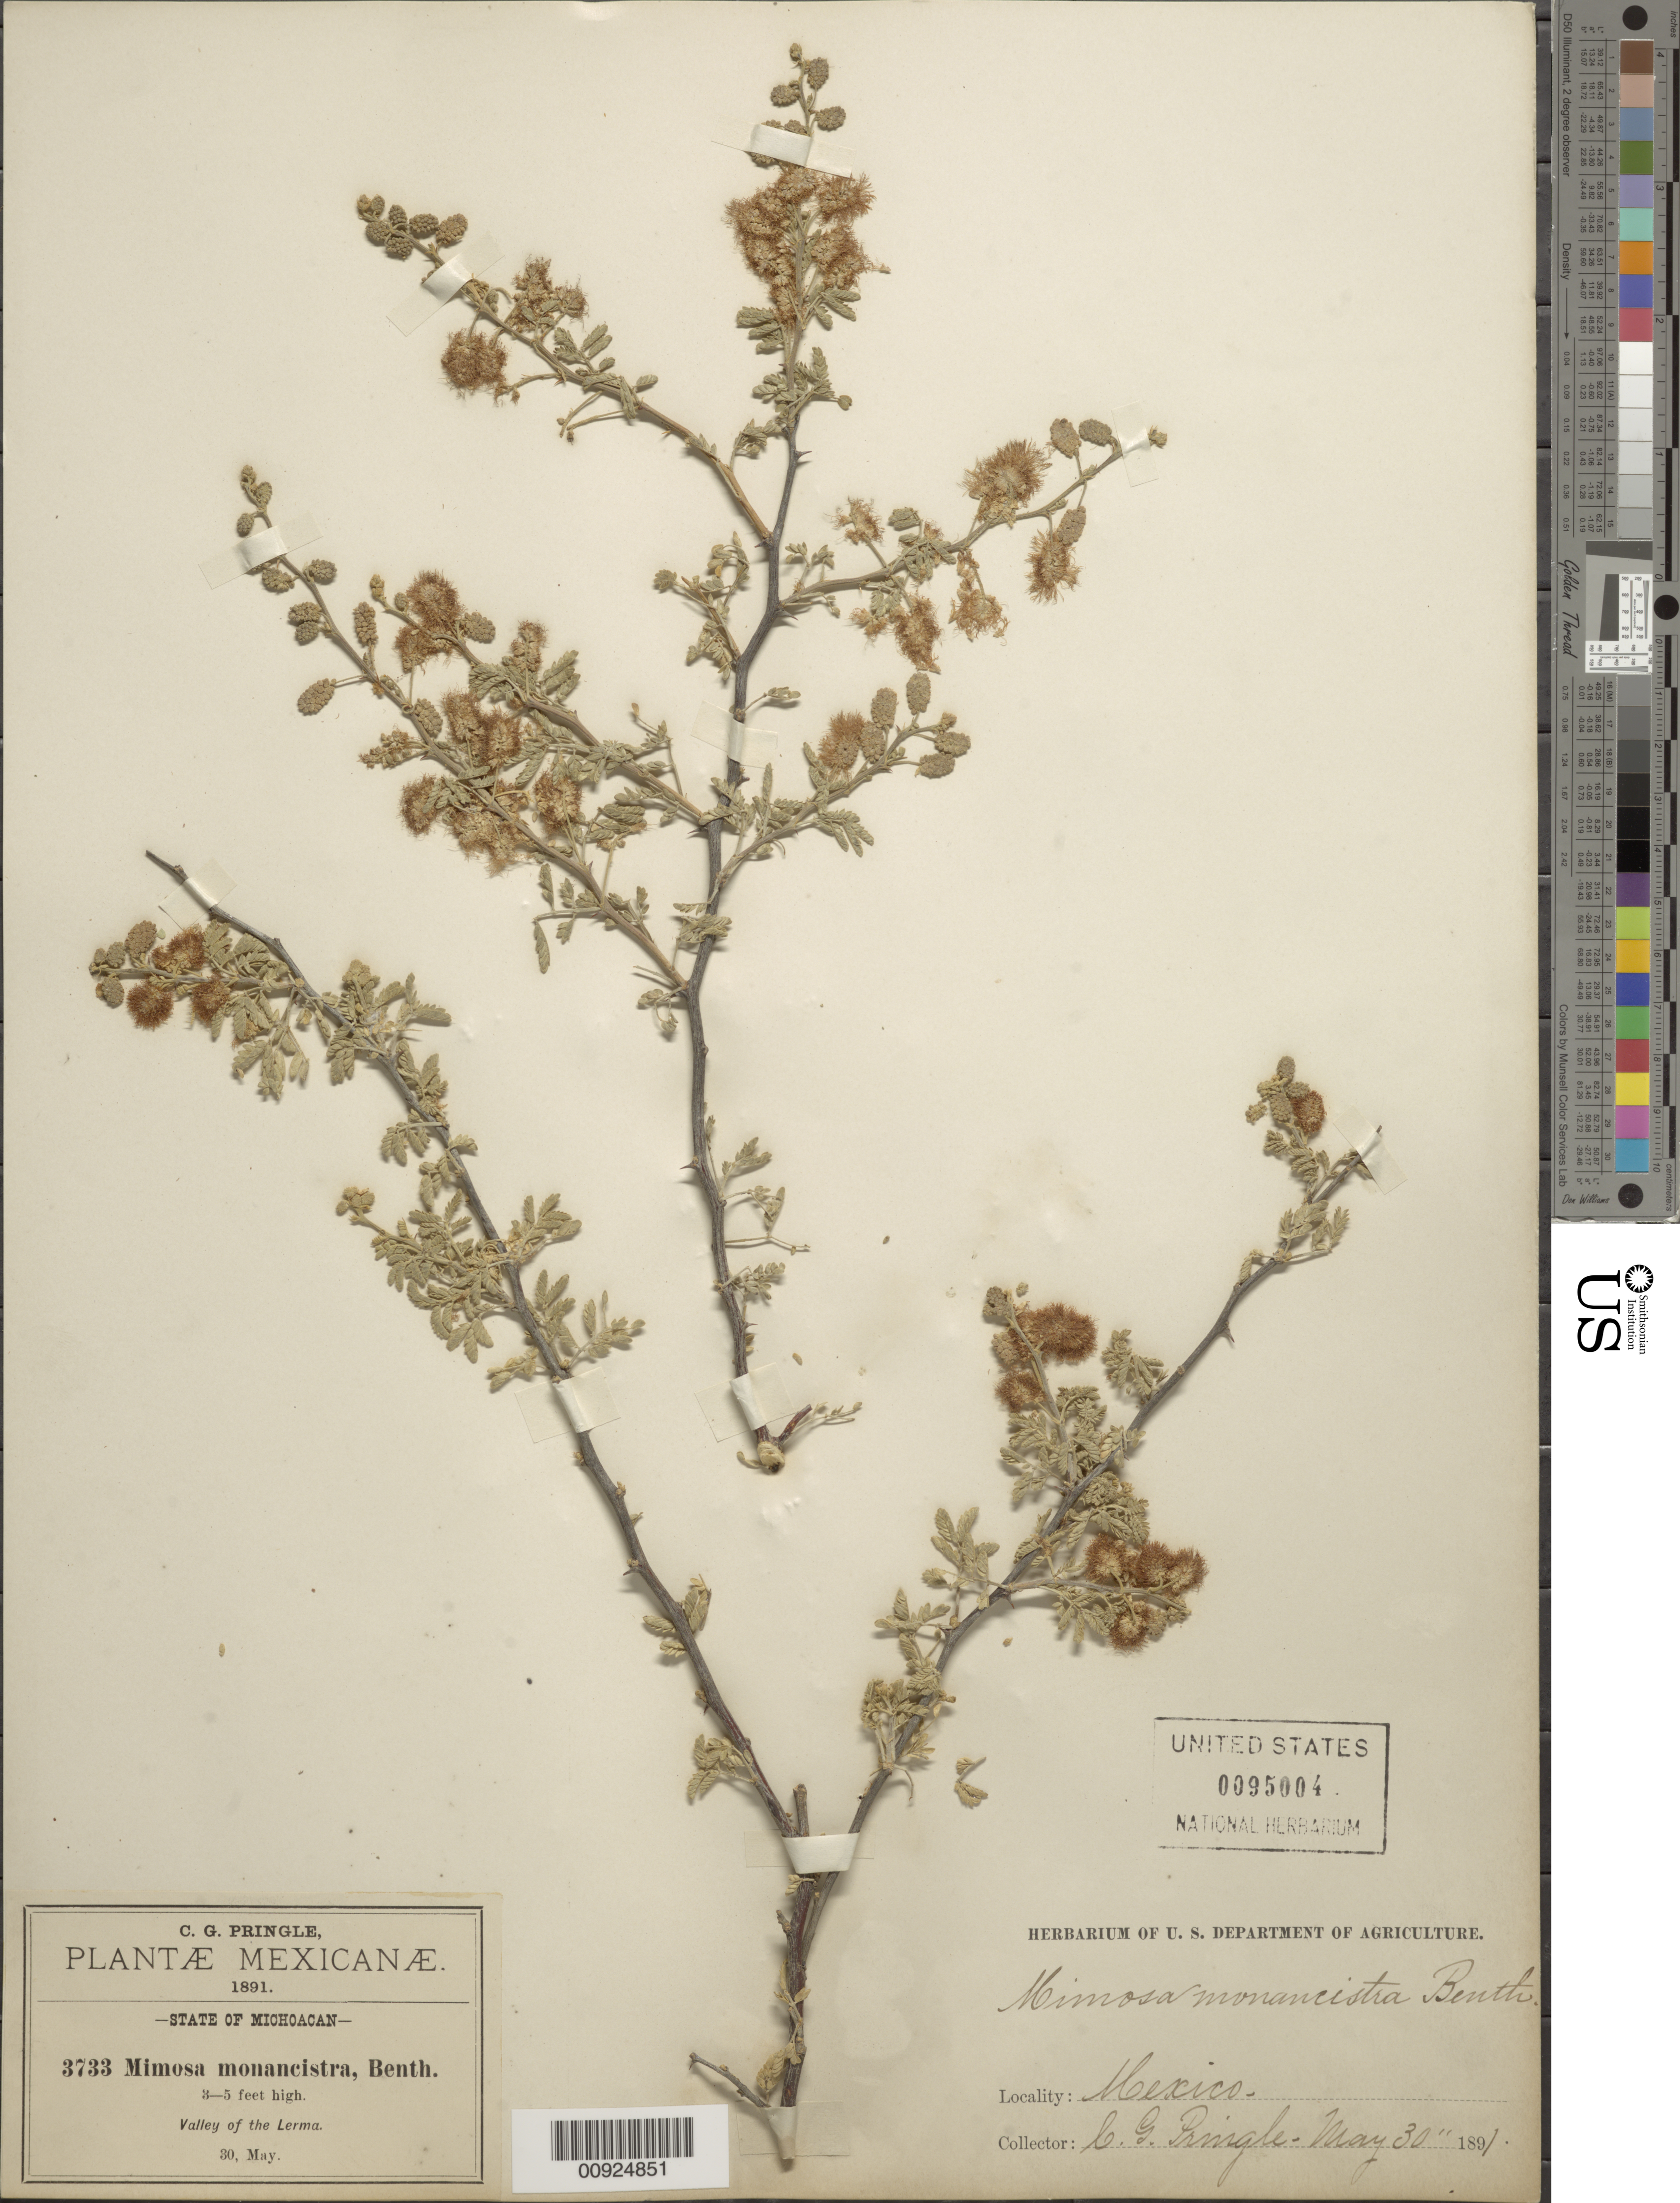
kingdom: Plantae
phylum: Tracheophyta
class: Magnoliopsida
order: Fabales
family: Fabaceae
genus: Mimosa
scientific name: Mimosa monancistra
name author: Benth.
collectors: C. G. Pringle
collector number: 3733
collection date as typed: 30 May 1891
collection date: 1891-05-30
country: Mexico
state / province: Michoacán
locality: Valley of Lerma, State of Michoacán.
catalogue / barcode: US 95004